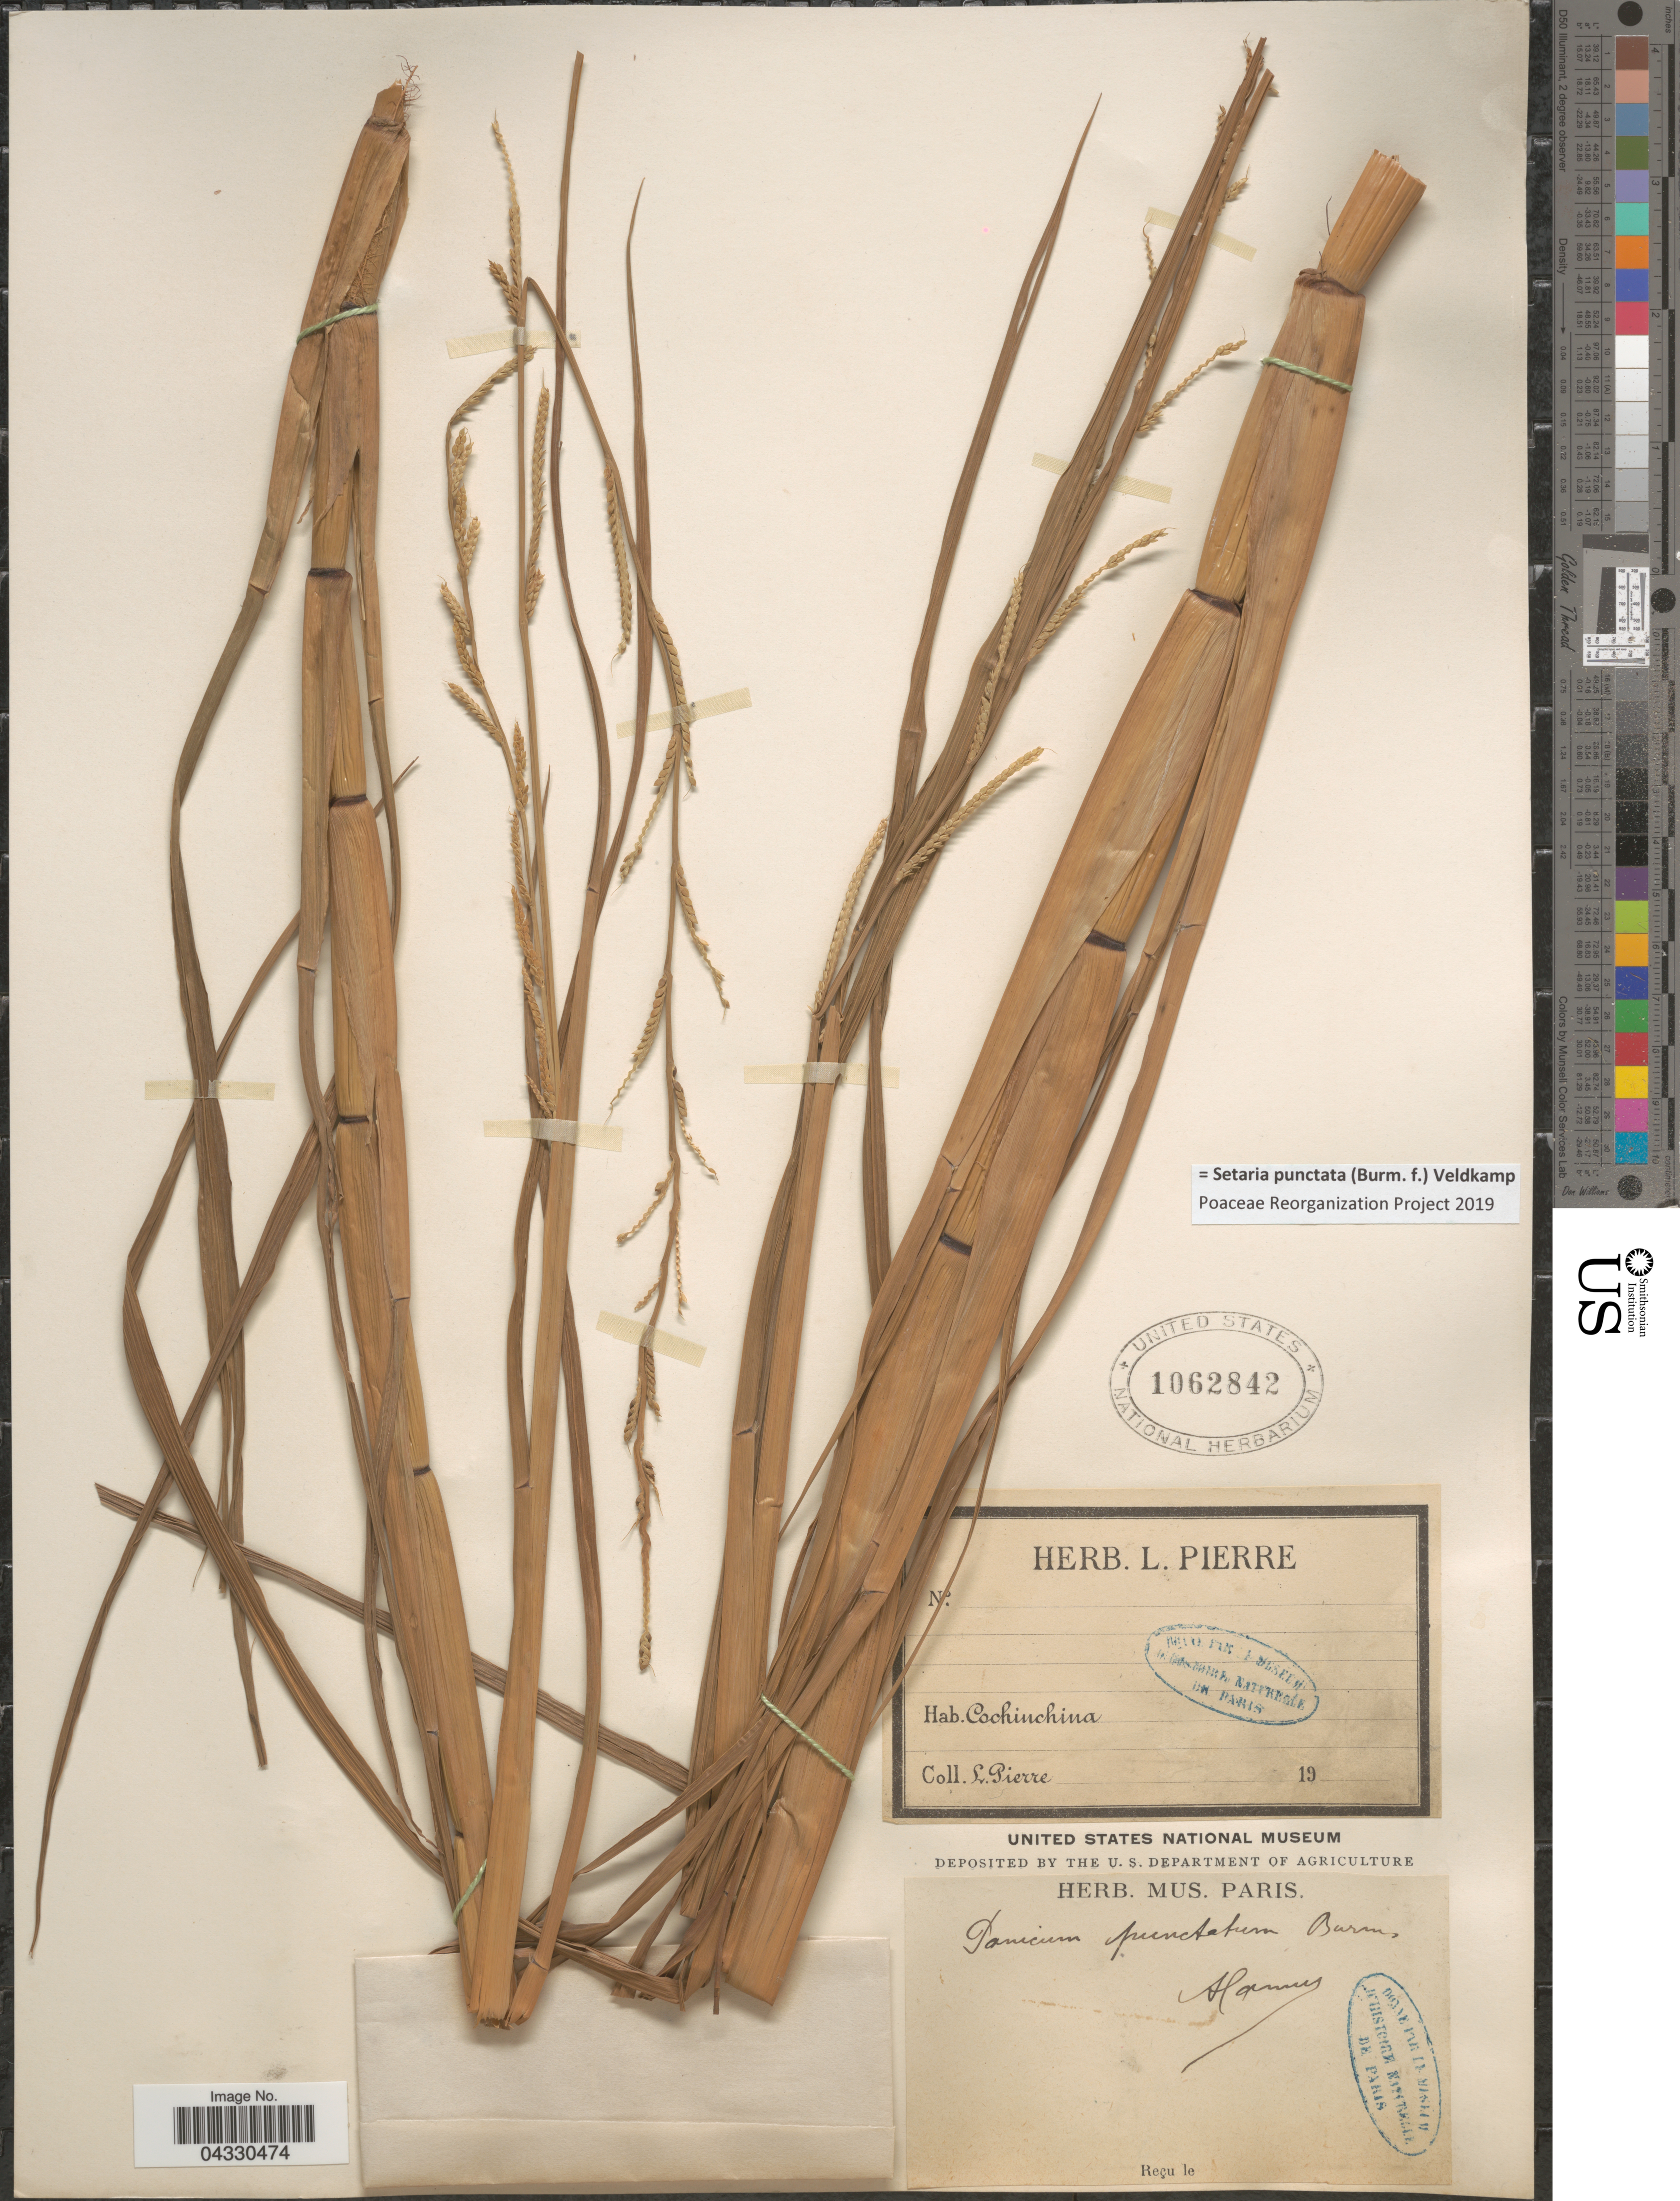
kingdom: Plantae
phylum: Tracheophyta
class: Liliopsida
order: Poales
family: Poaceae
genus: Setaria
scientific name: Setaria punctata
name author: (Burm. f.) Veldkamp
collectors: L. Pierre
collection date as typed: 19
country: Vietnam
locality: Cochinchina.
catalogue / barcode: US 1062842